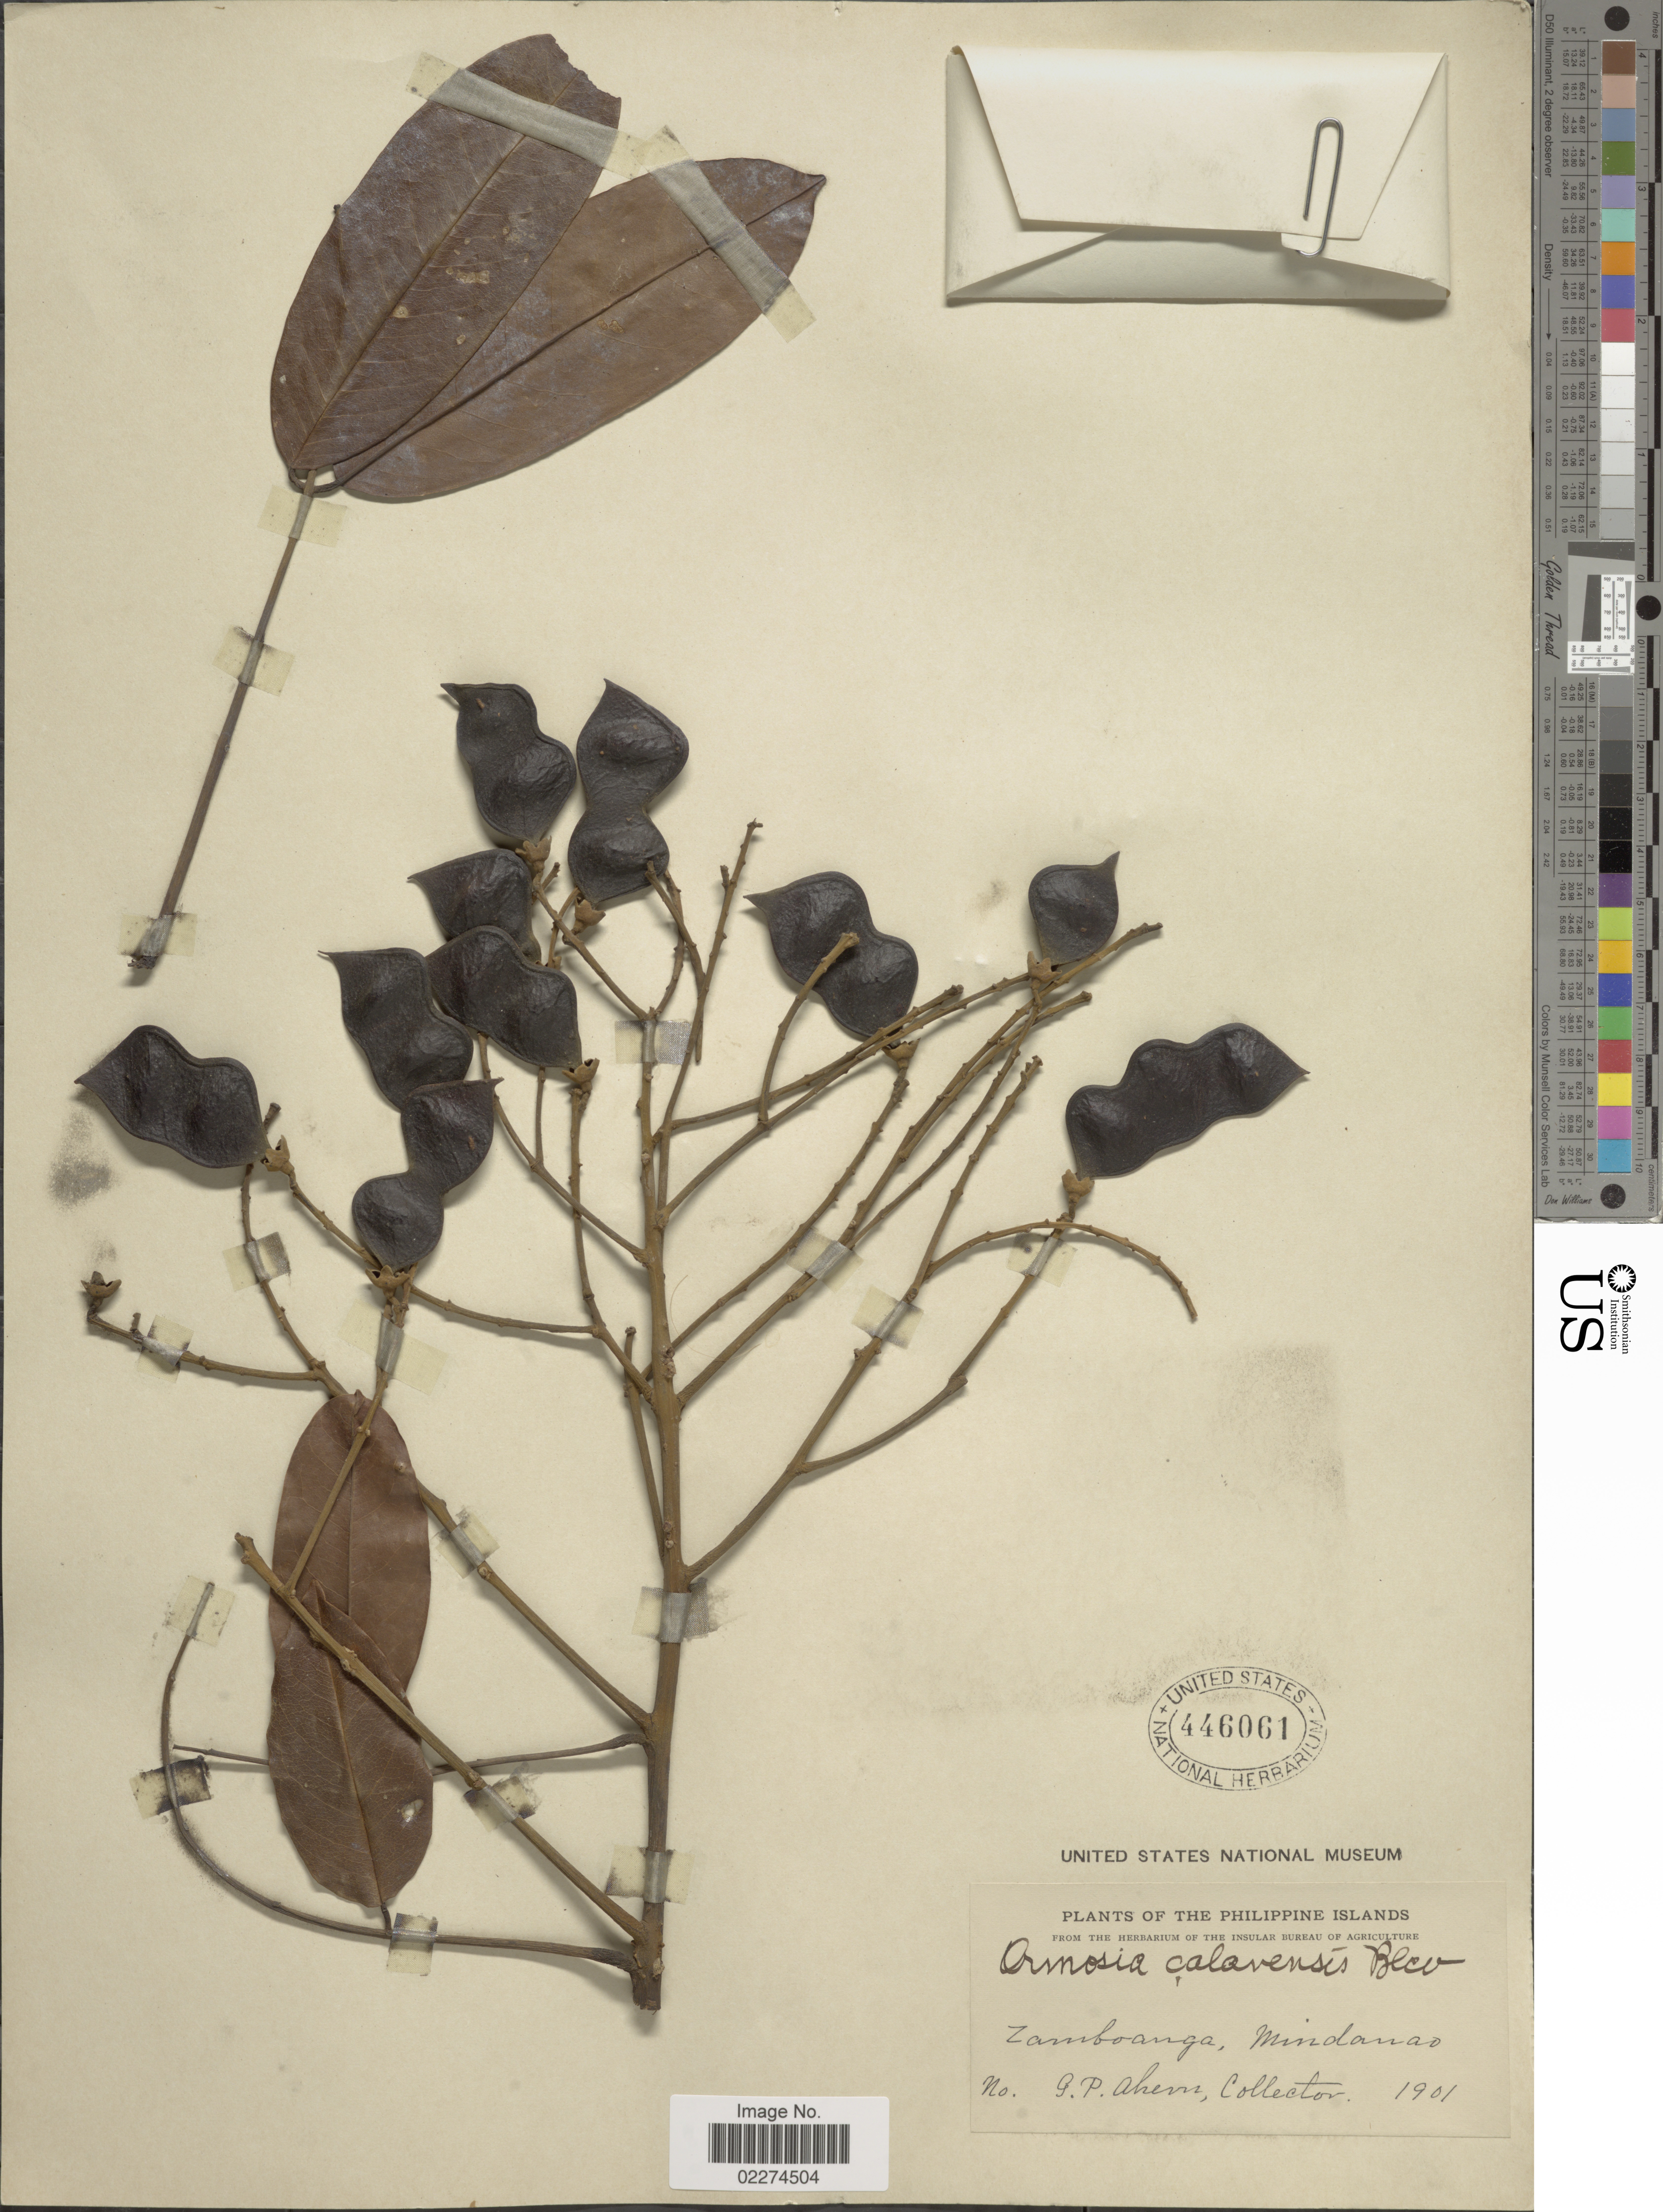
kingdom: Plantae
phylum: Tracheophyta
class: Magnoliopsida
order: Fabales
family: Fabaceae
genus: Ormosia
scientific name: Ormosia calavensis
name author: Azaola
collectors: G. Ahern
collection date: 1901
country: Philippines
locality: Zamboanga, Mindanao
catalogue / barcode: US 446061